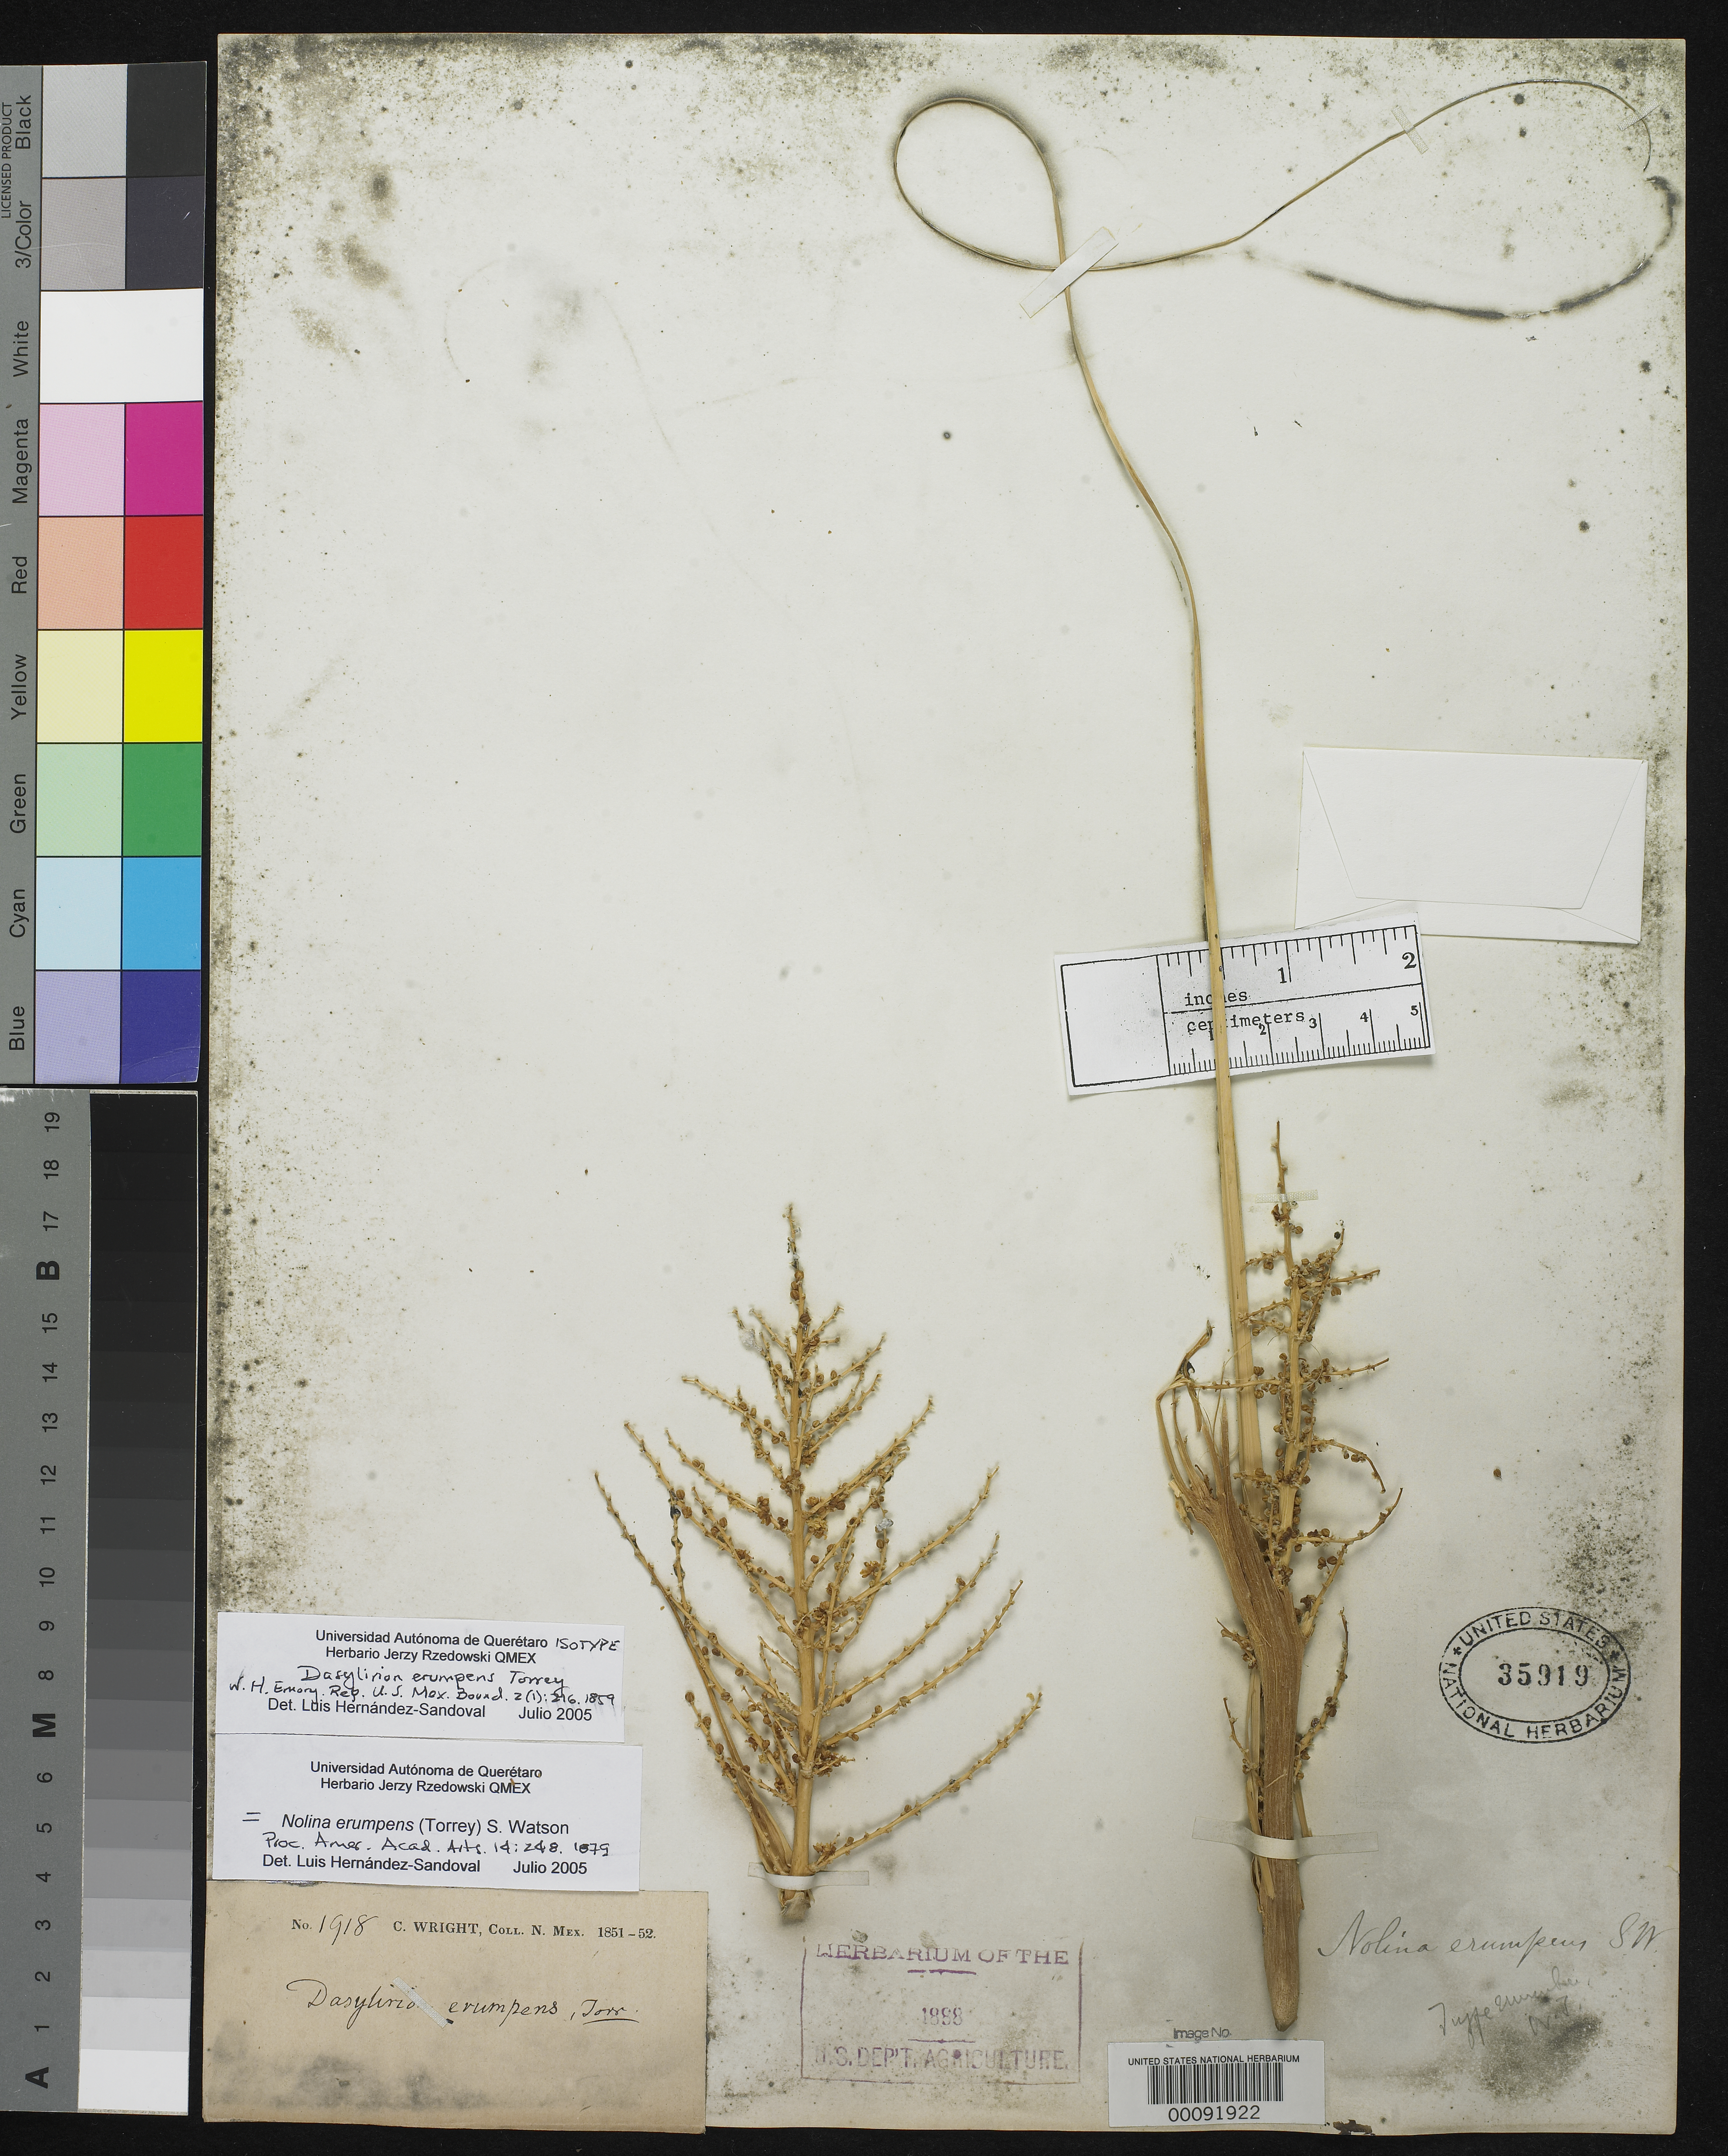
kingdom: Plantae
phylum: Tracheophyta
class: Liliopsida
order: Asparagales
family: Asparagaceae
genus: Dasylirion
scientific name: Dasylirion erumpens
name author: Torr. in Emory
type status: Isotype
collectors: C. Wright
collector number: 1918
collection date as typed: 1851 to -- --- 1852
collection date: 1851/1852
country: United States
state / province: New Mexico / Texas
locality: "N. Mex." [=New Mexico or northern Mexico?]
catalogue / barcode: US 35919